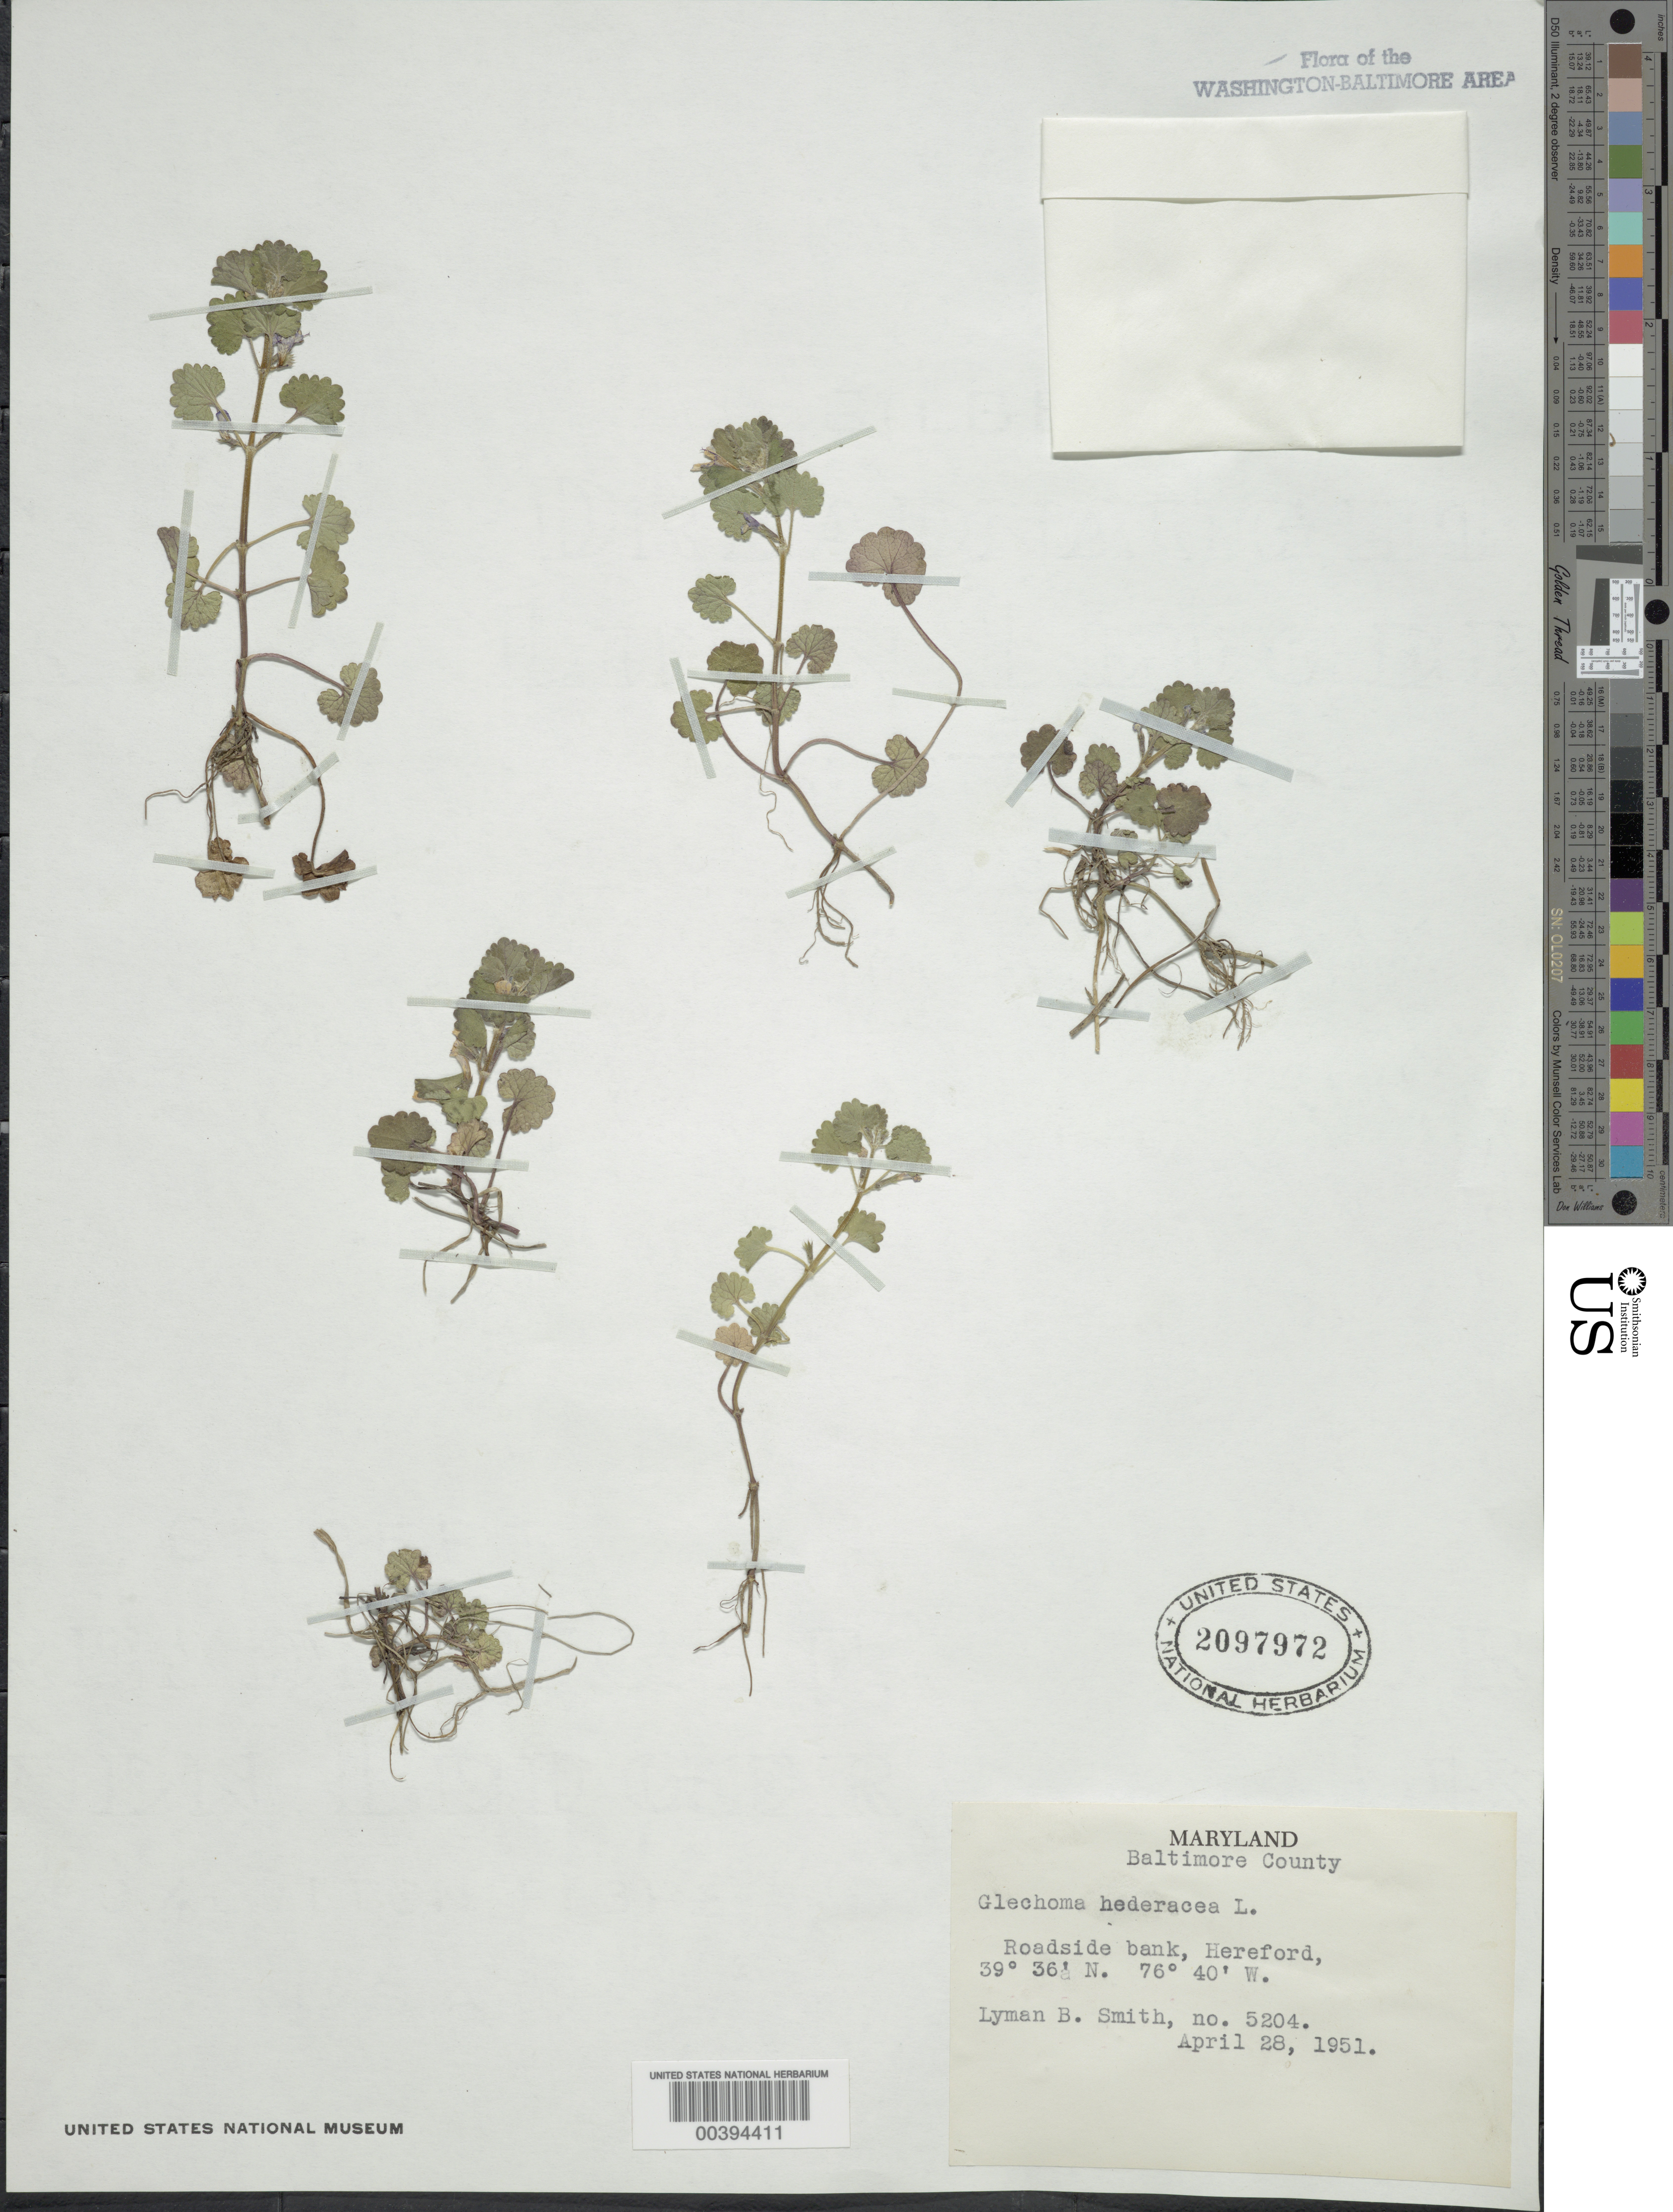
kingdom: Plantae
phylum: Tracheophyta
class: Magnoliopsida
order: Lamiales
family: Lamiaceae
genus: Glechoma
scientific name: Glechoma hederacea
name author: L.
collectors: L. Smith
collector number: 5204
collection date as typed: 28 Apr 1951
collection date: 1951-04-28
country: United States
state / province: Maryland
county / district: Baltimore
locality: Hereford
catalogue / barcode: US 2097972